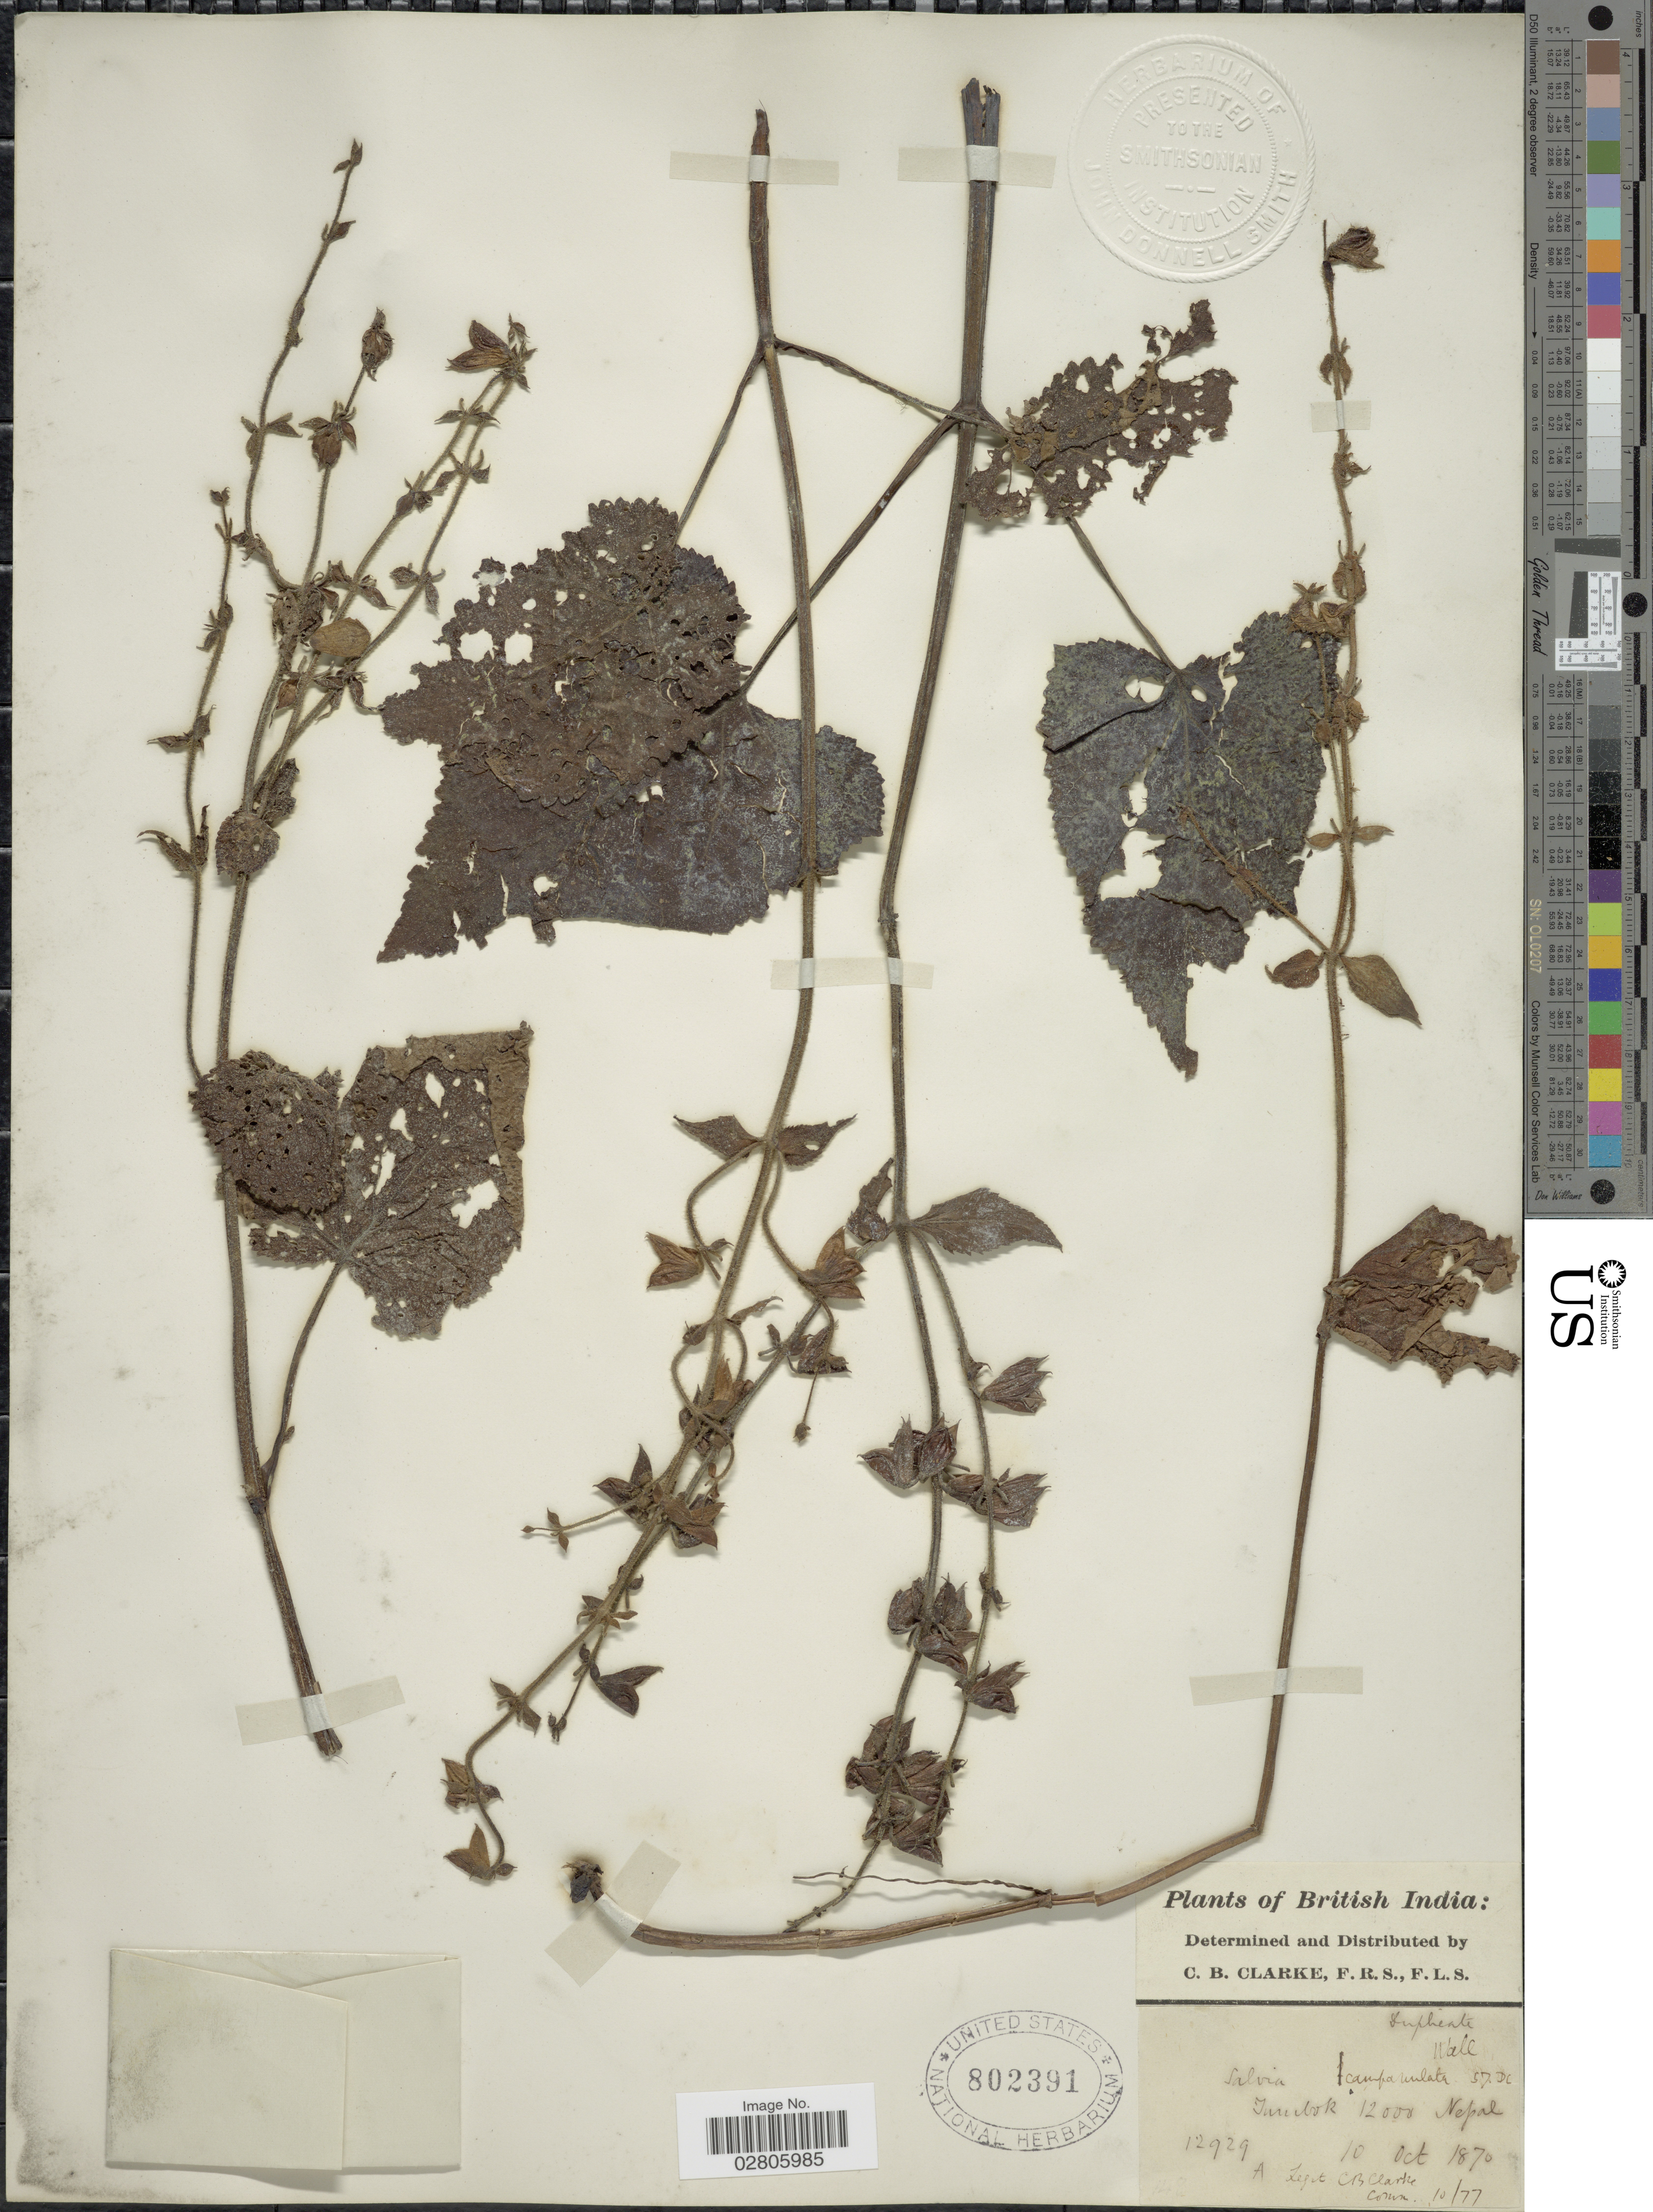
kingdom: Plantae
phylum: Tracheophyta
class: Magnoliopsida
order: Lamiales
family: Lamiaceae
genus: Salvia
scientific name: Salvia campanulata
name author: Wall. ex Benth.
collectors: C. B. Clarke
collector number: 12929A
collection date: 1870-10-10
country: Nepal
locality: British India, Tumbok.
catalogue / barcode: US 802391